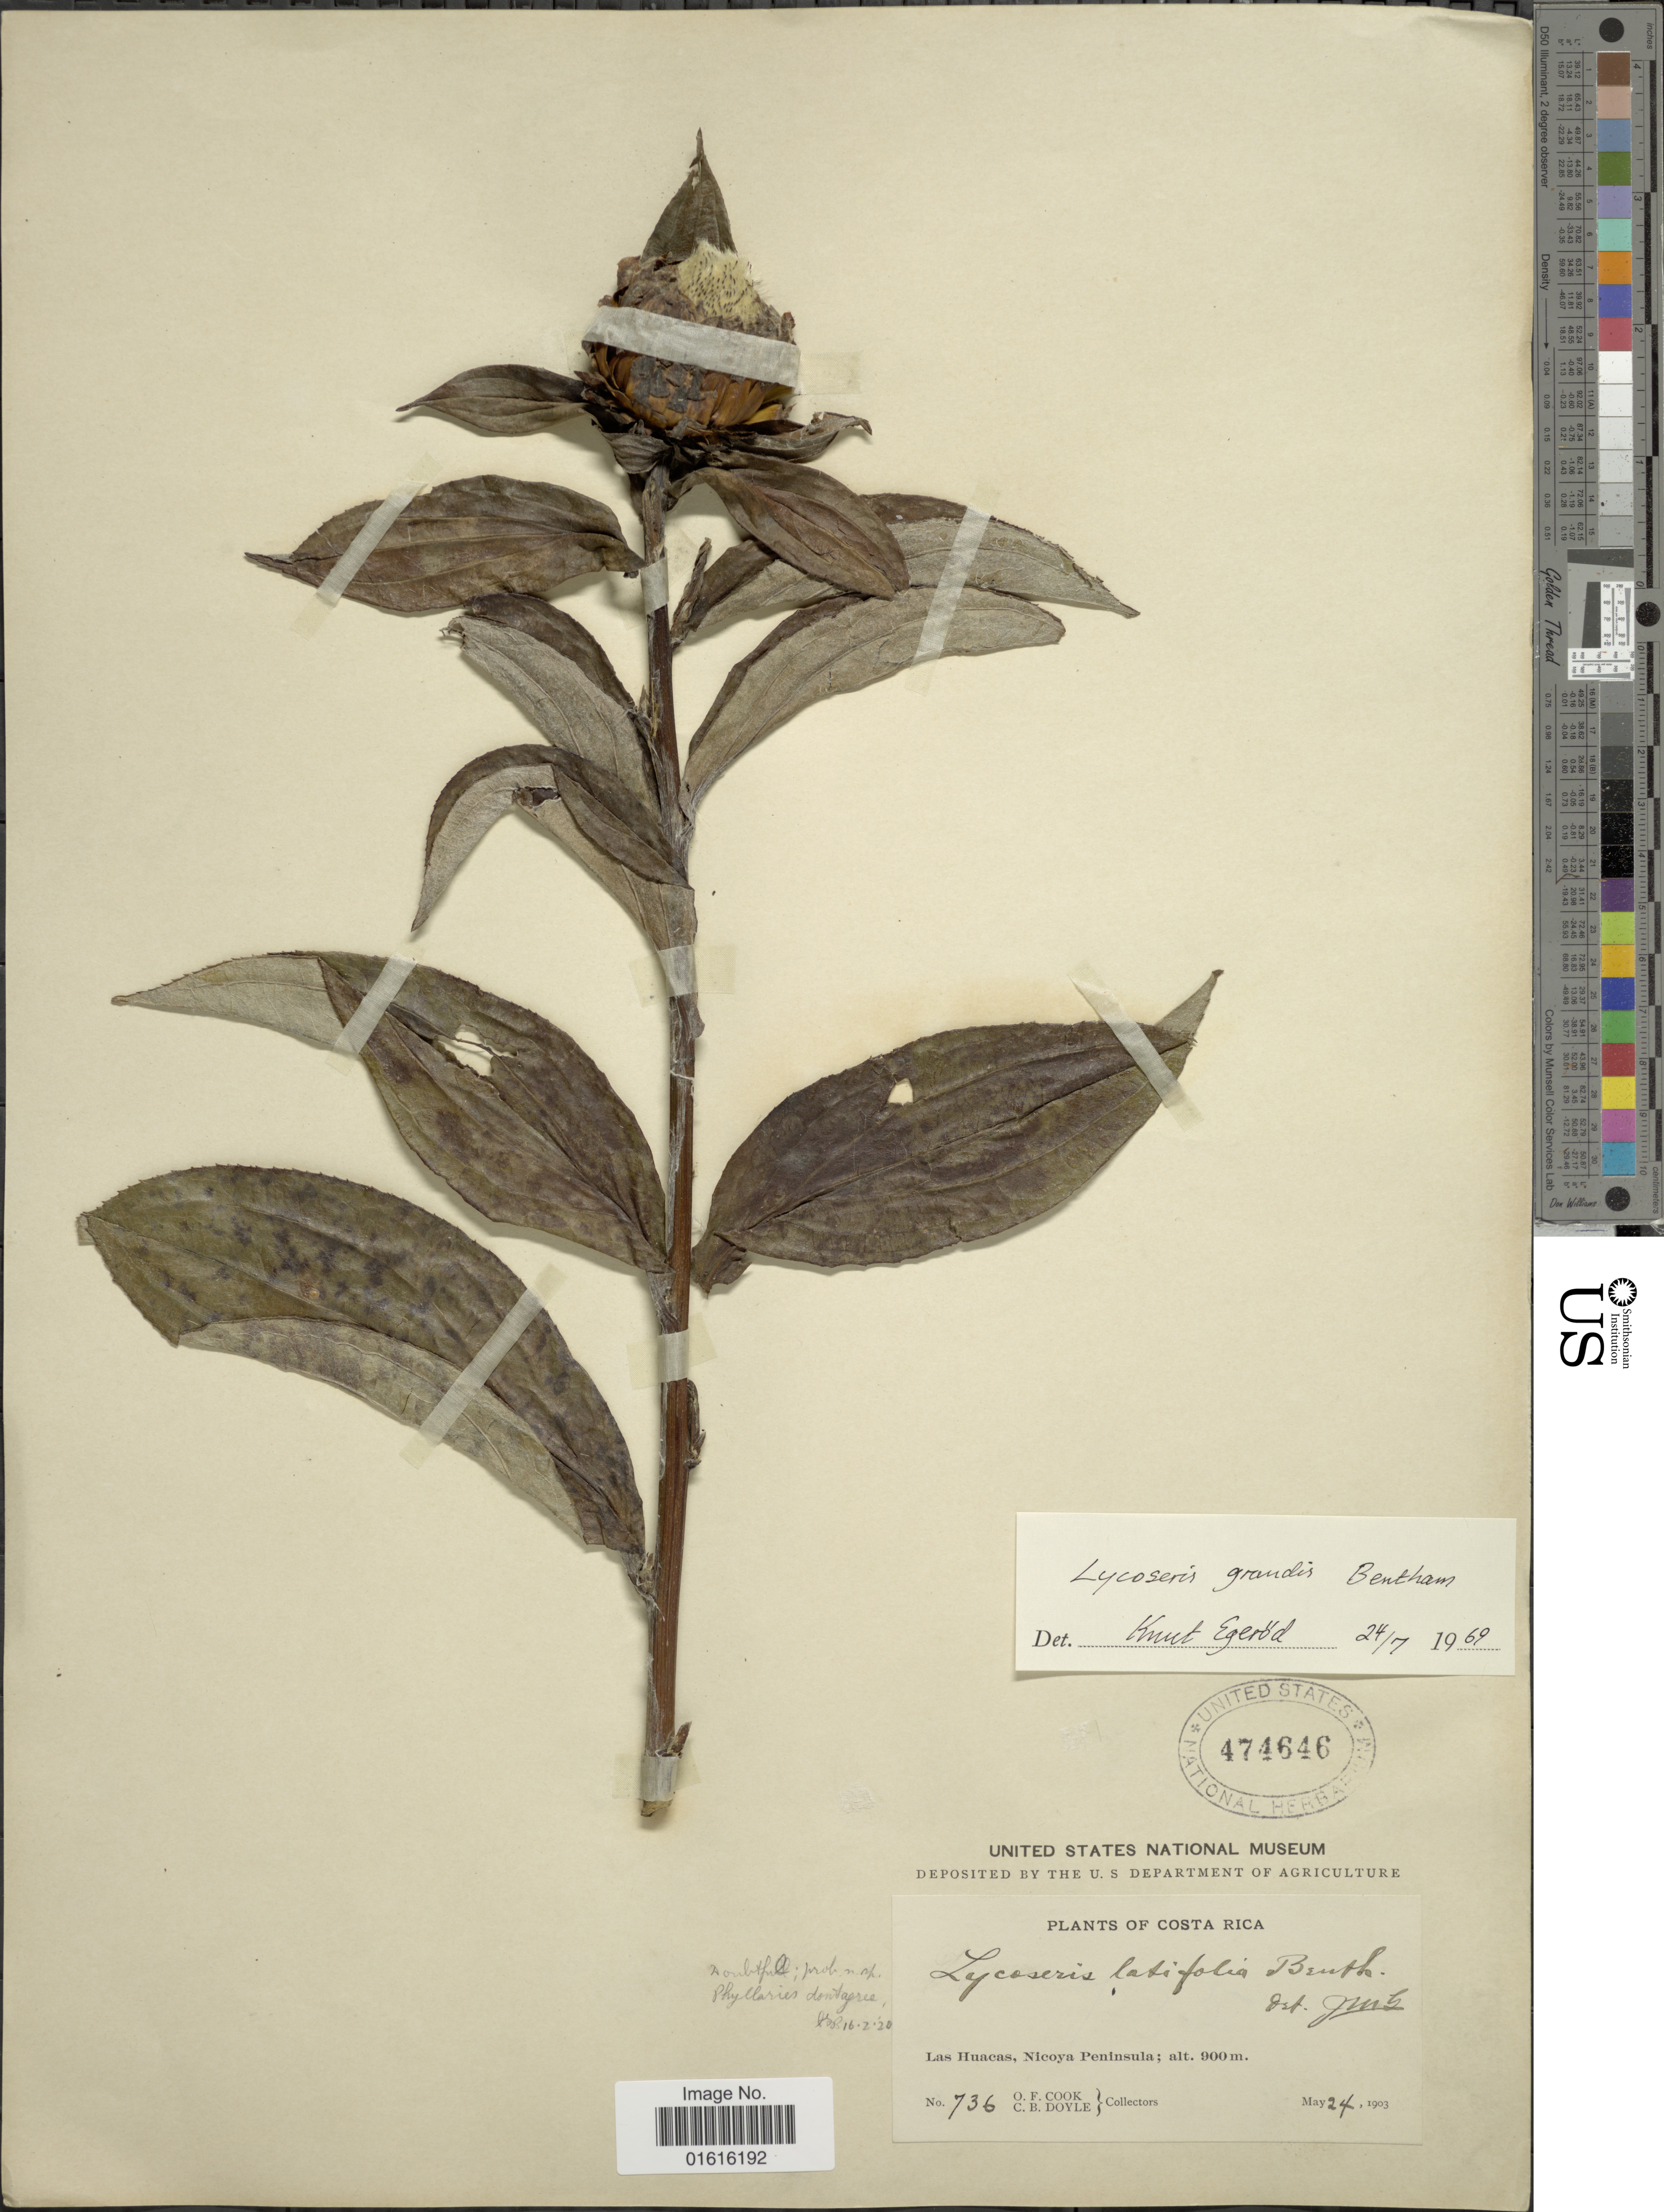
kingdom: Plantae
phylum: Tracheophyta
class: Magnoliopsida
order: Asterales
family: Asteraceae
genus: Lycoseris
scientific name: Lycoseris grandis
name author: Benth. in Oerst.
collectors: O. F. Cook & C. Doyle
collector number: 736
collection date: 1903-05-24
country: Costa Rica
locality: Las Huacas, Nicoya Peninsula.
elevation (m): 900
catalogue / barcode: US 474646